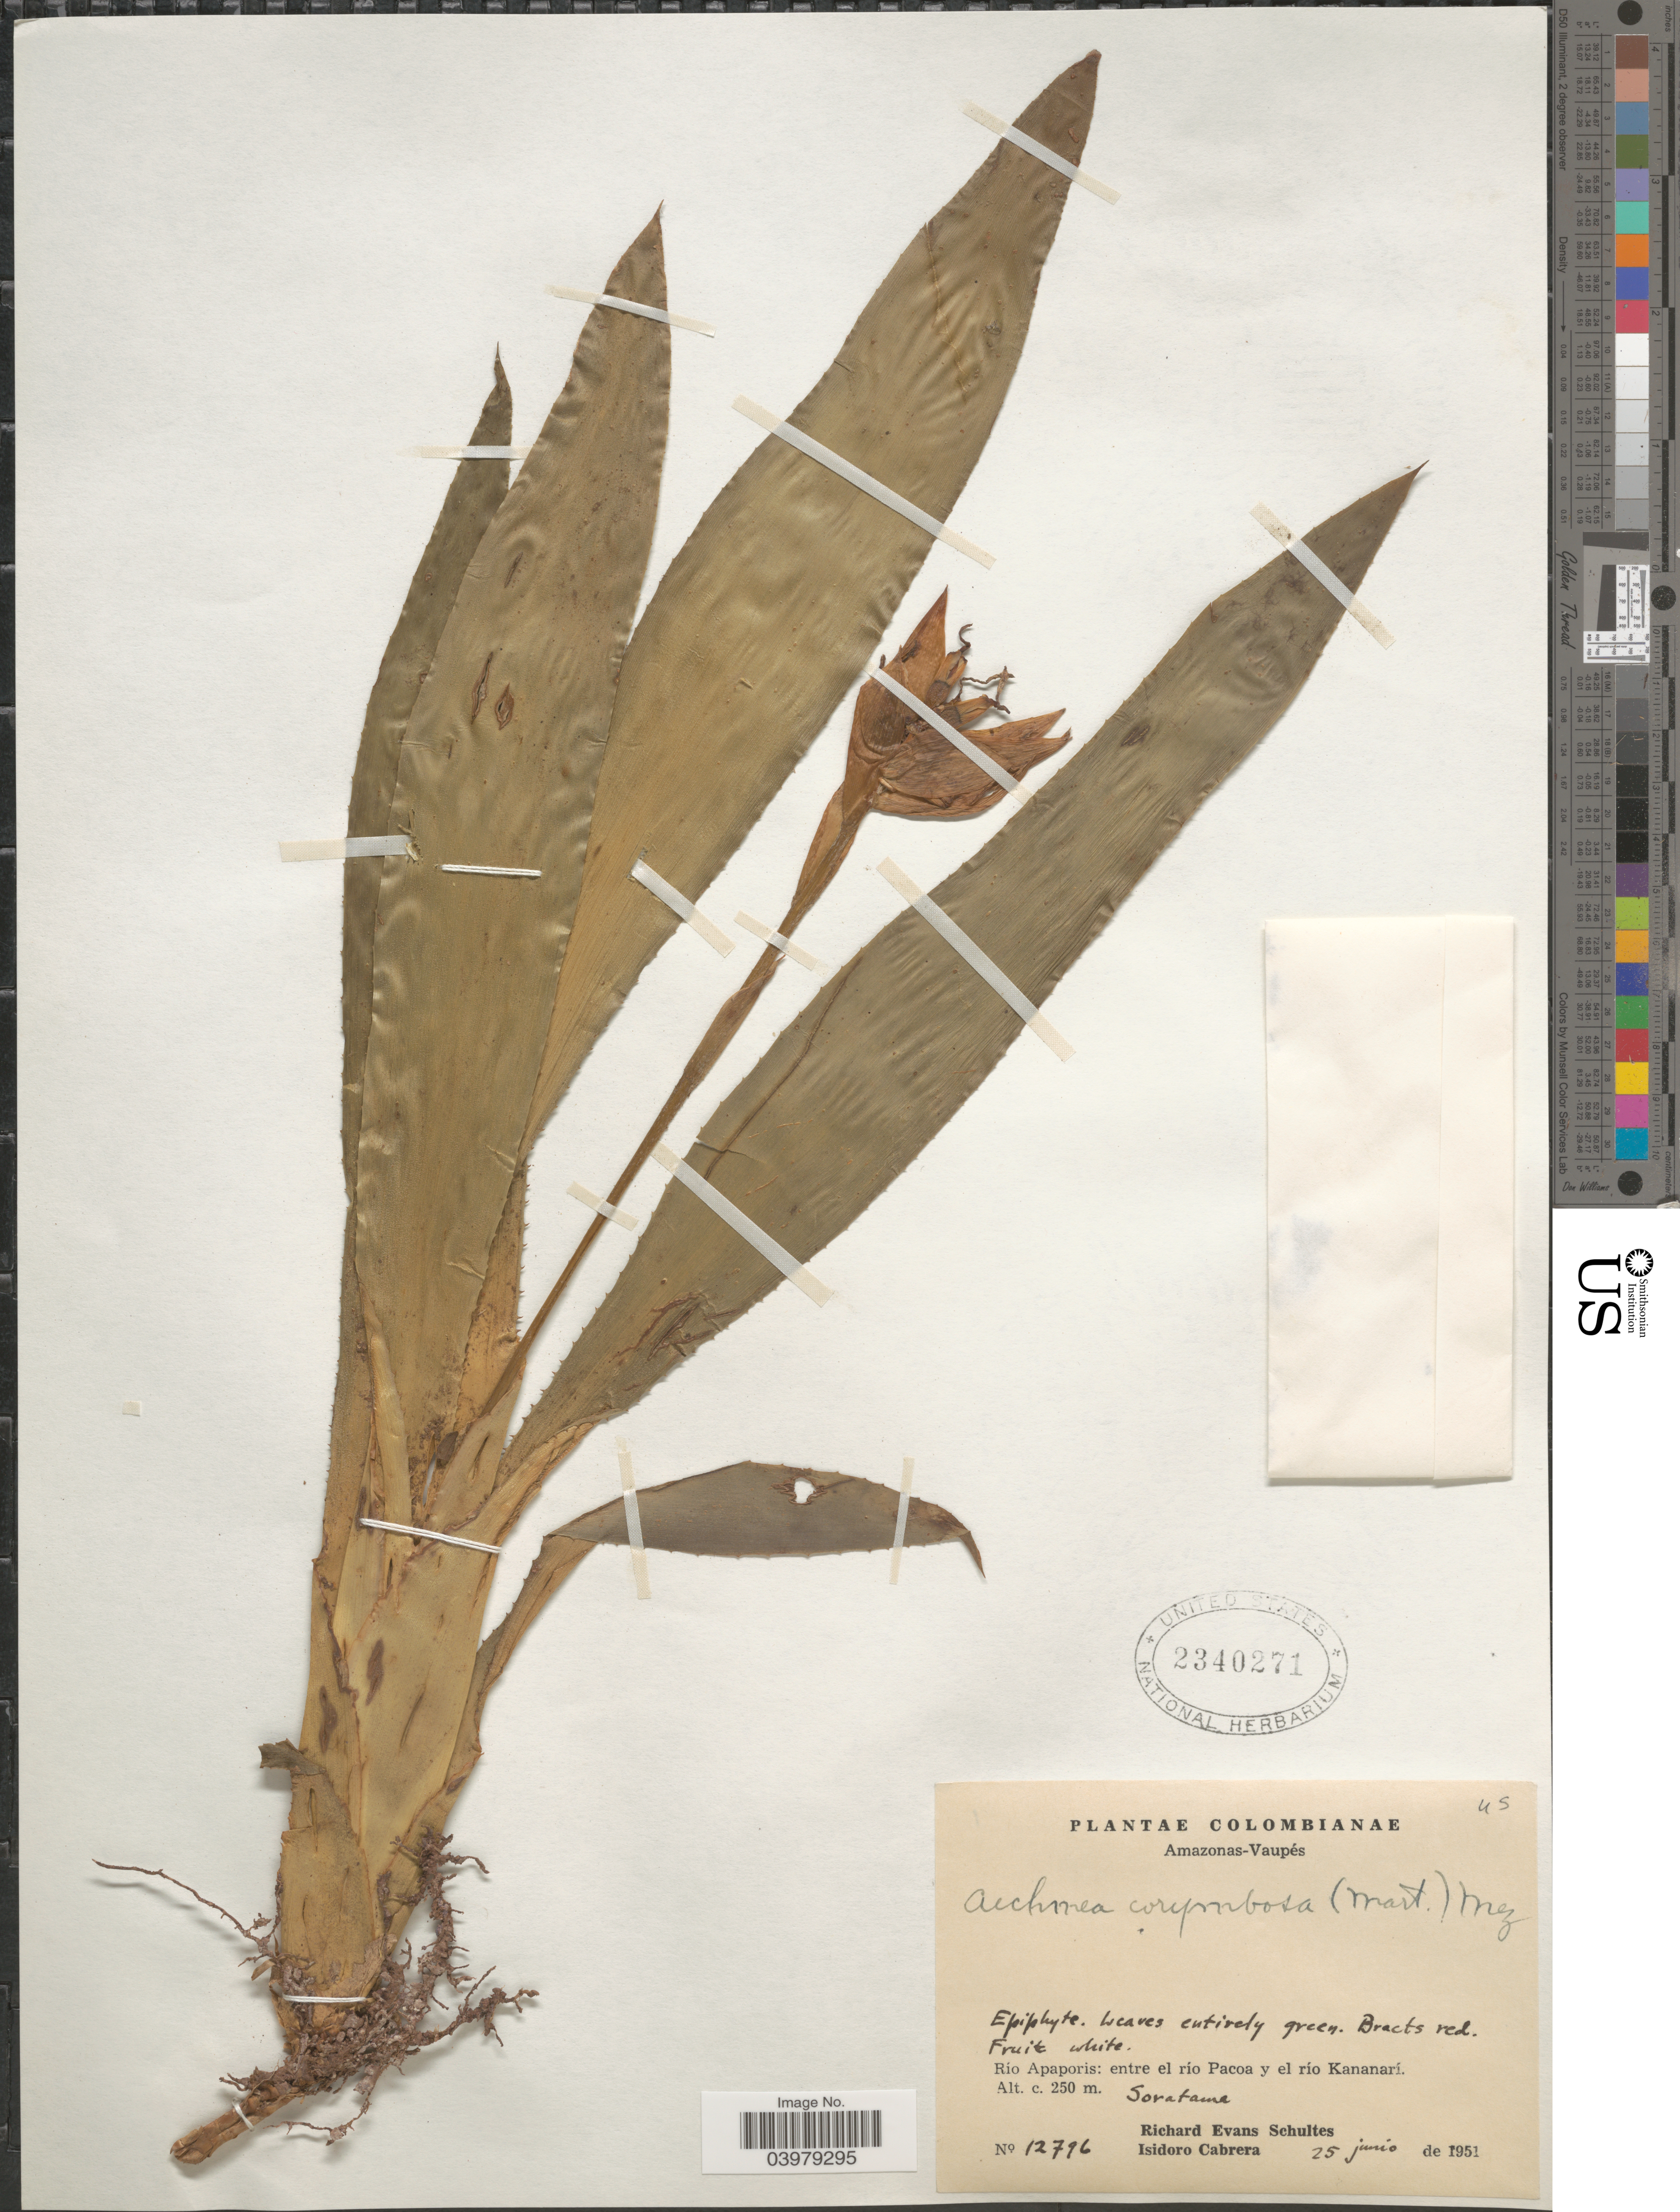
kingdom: Plantae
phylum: Tracheophyta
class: Liliopsida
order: Poales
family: Bromeliaceae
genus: Aechmea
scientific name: Aechmea corymbosa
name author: (Mart. ex Schult. f.) Mez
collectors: R. E. Schultes & I. Cabrera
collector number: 12796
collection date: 1951-06-25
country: Colombia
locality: Amazonas-Vaupés. Río Apaporis: entre el río Pacoa y el río Kananarí. Soratama.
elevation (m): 250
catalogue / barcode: US 2340271